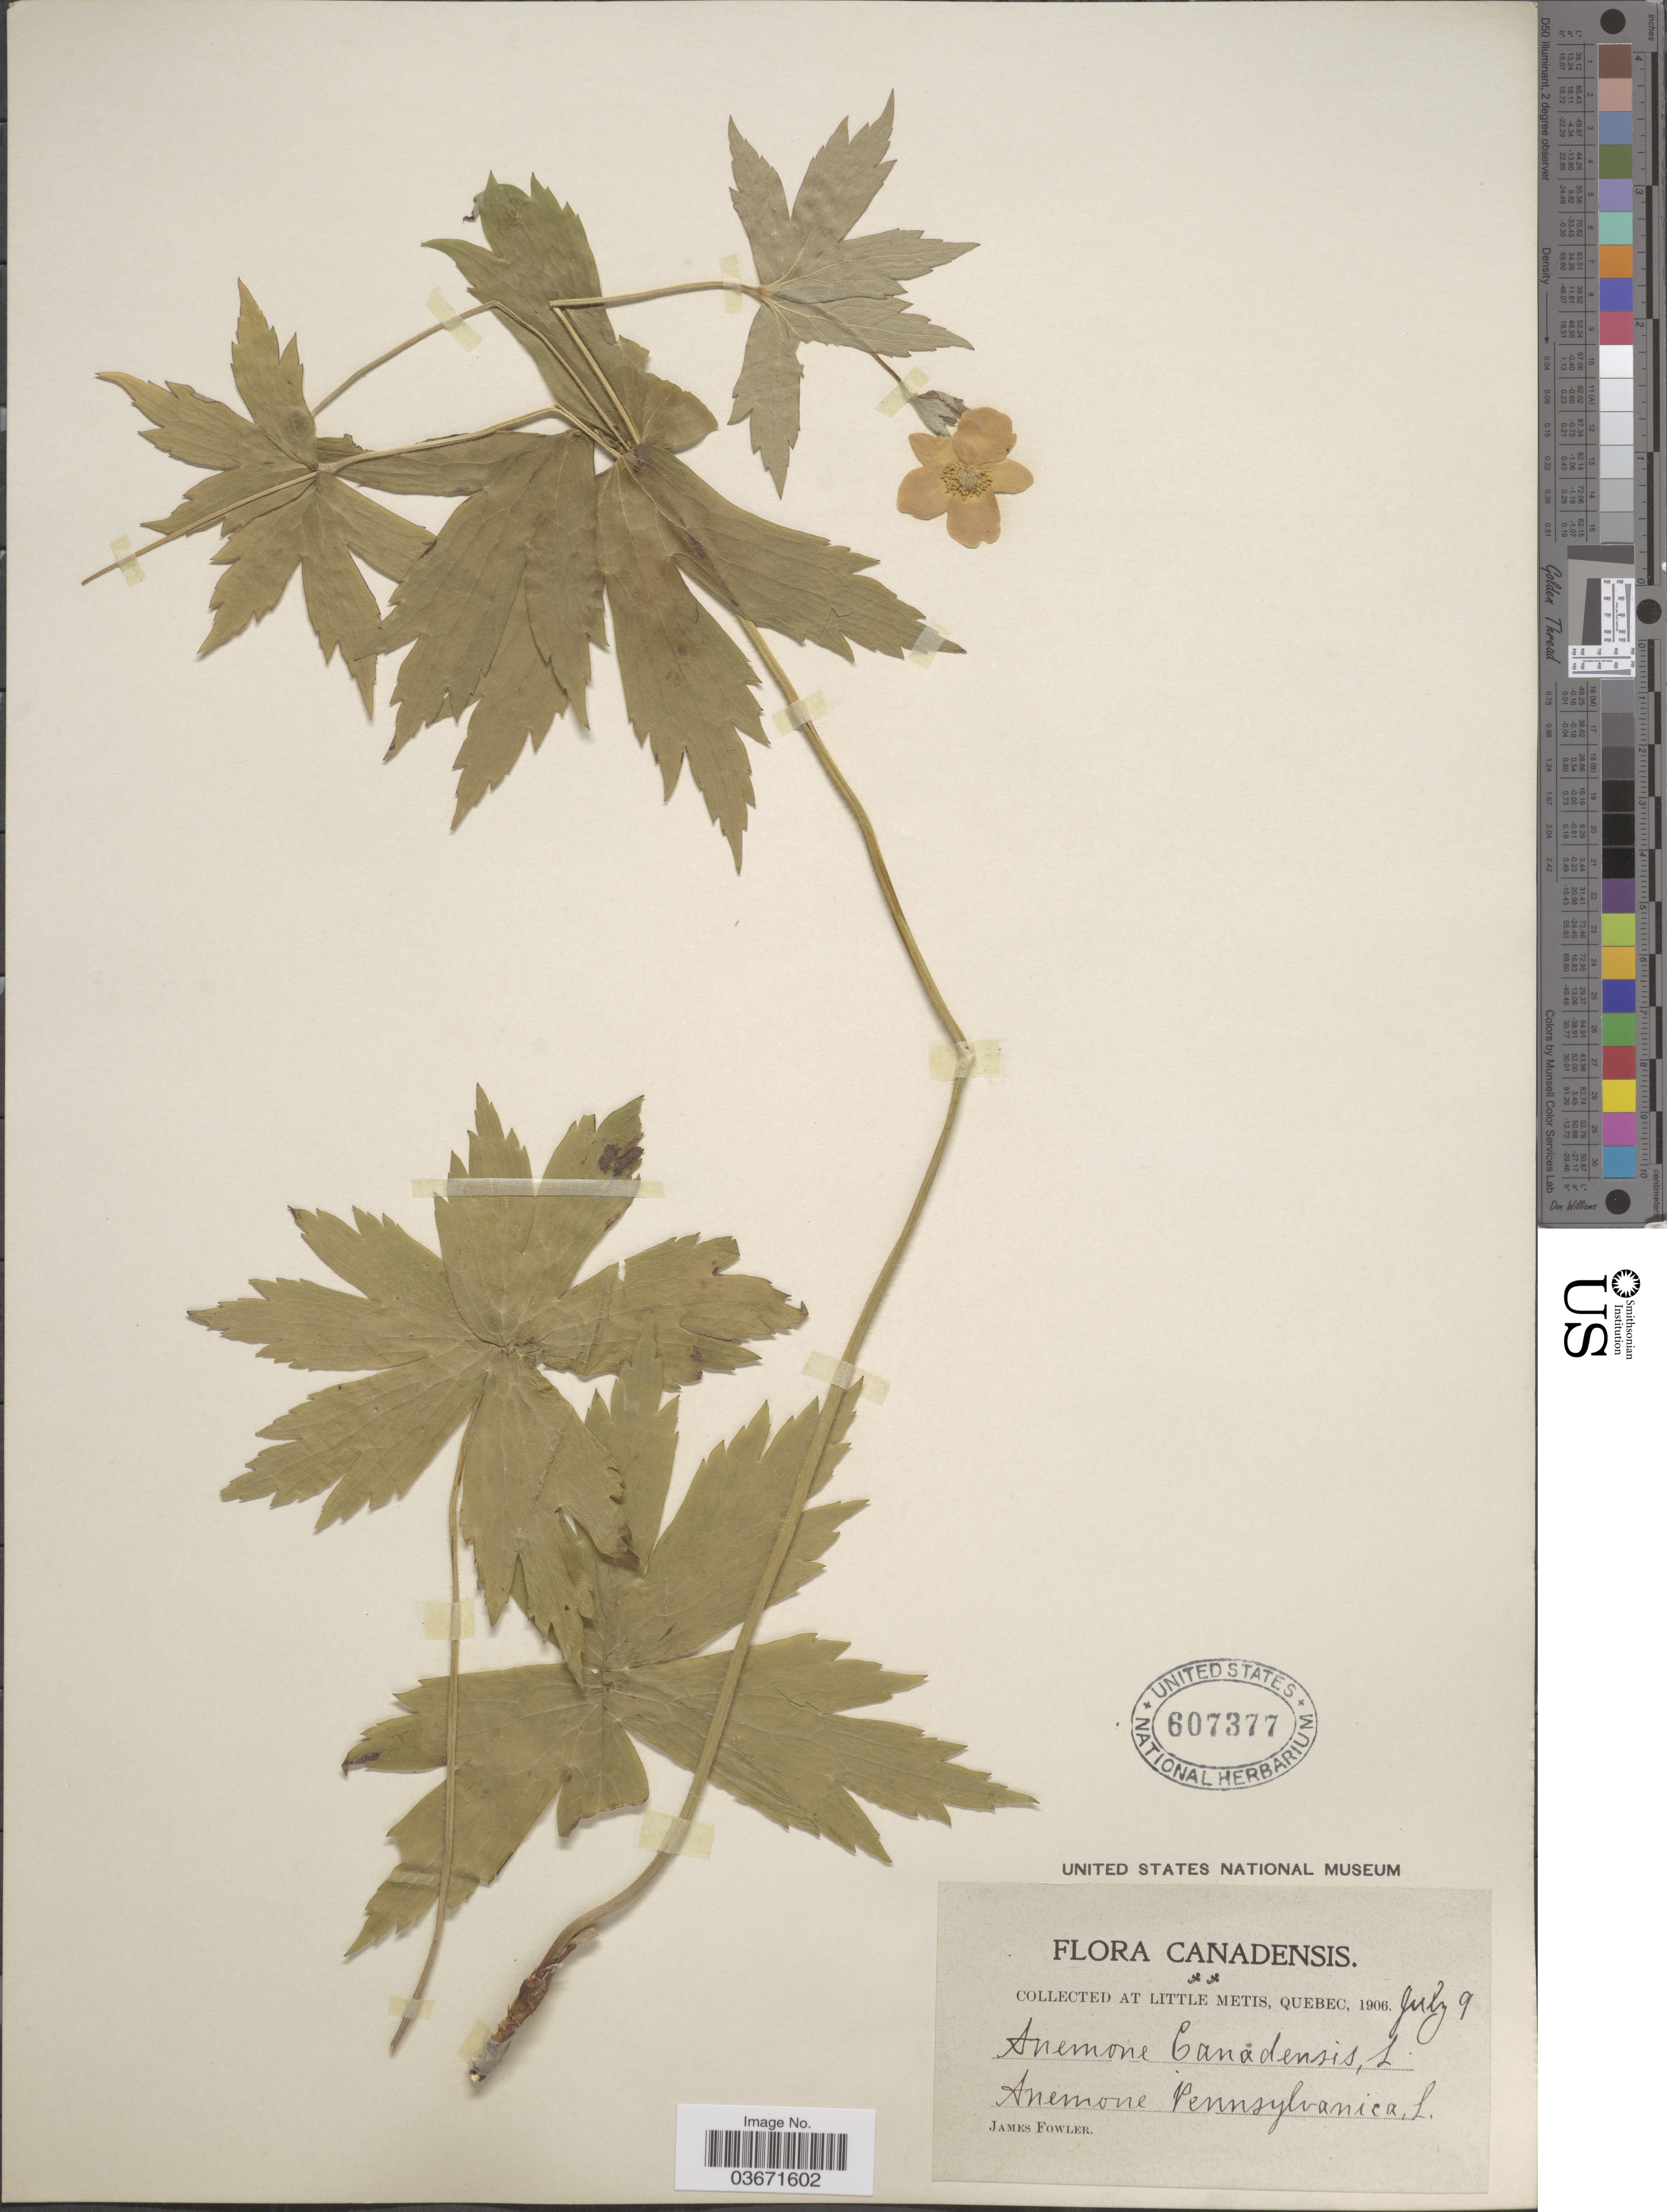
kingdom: Plantae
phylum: Tracheophyta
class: Magnoliopsida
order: Ranunculales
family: Ranunculaceae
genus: Anemone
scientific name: Anemone canadensis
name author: L.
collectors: J. P. Fowler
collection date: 1906-07-09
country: Canada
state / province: Quebec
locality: At Little Metis.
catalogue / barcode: US 607377